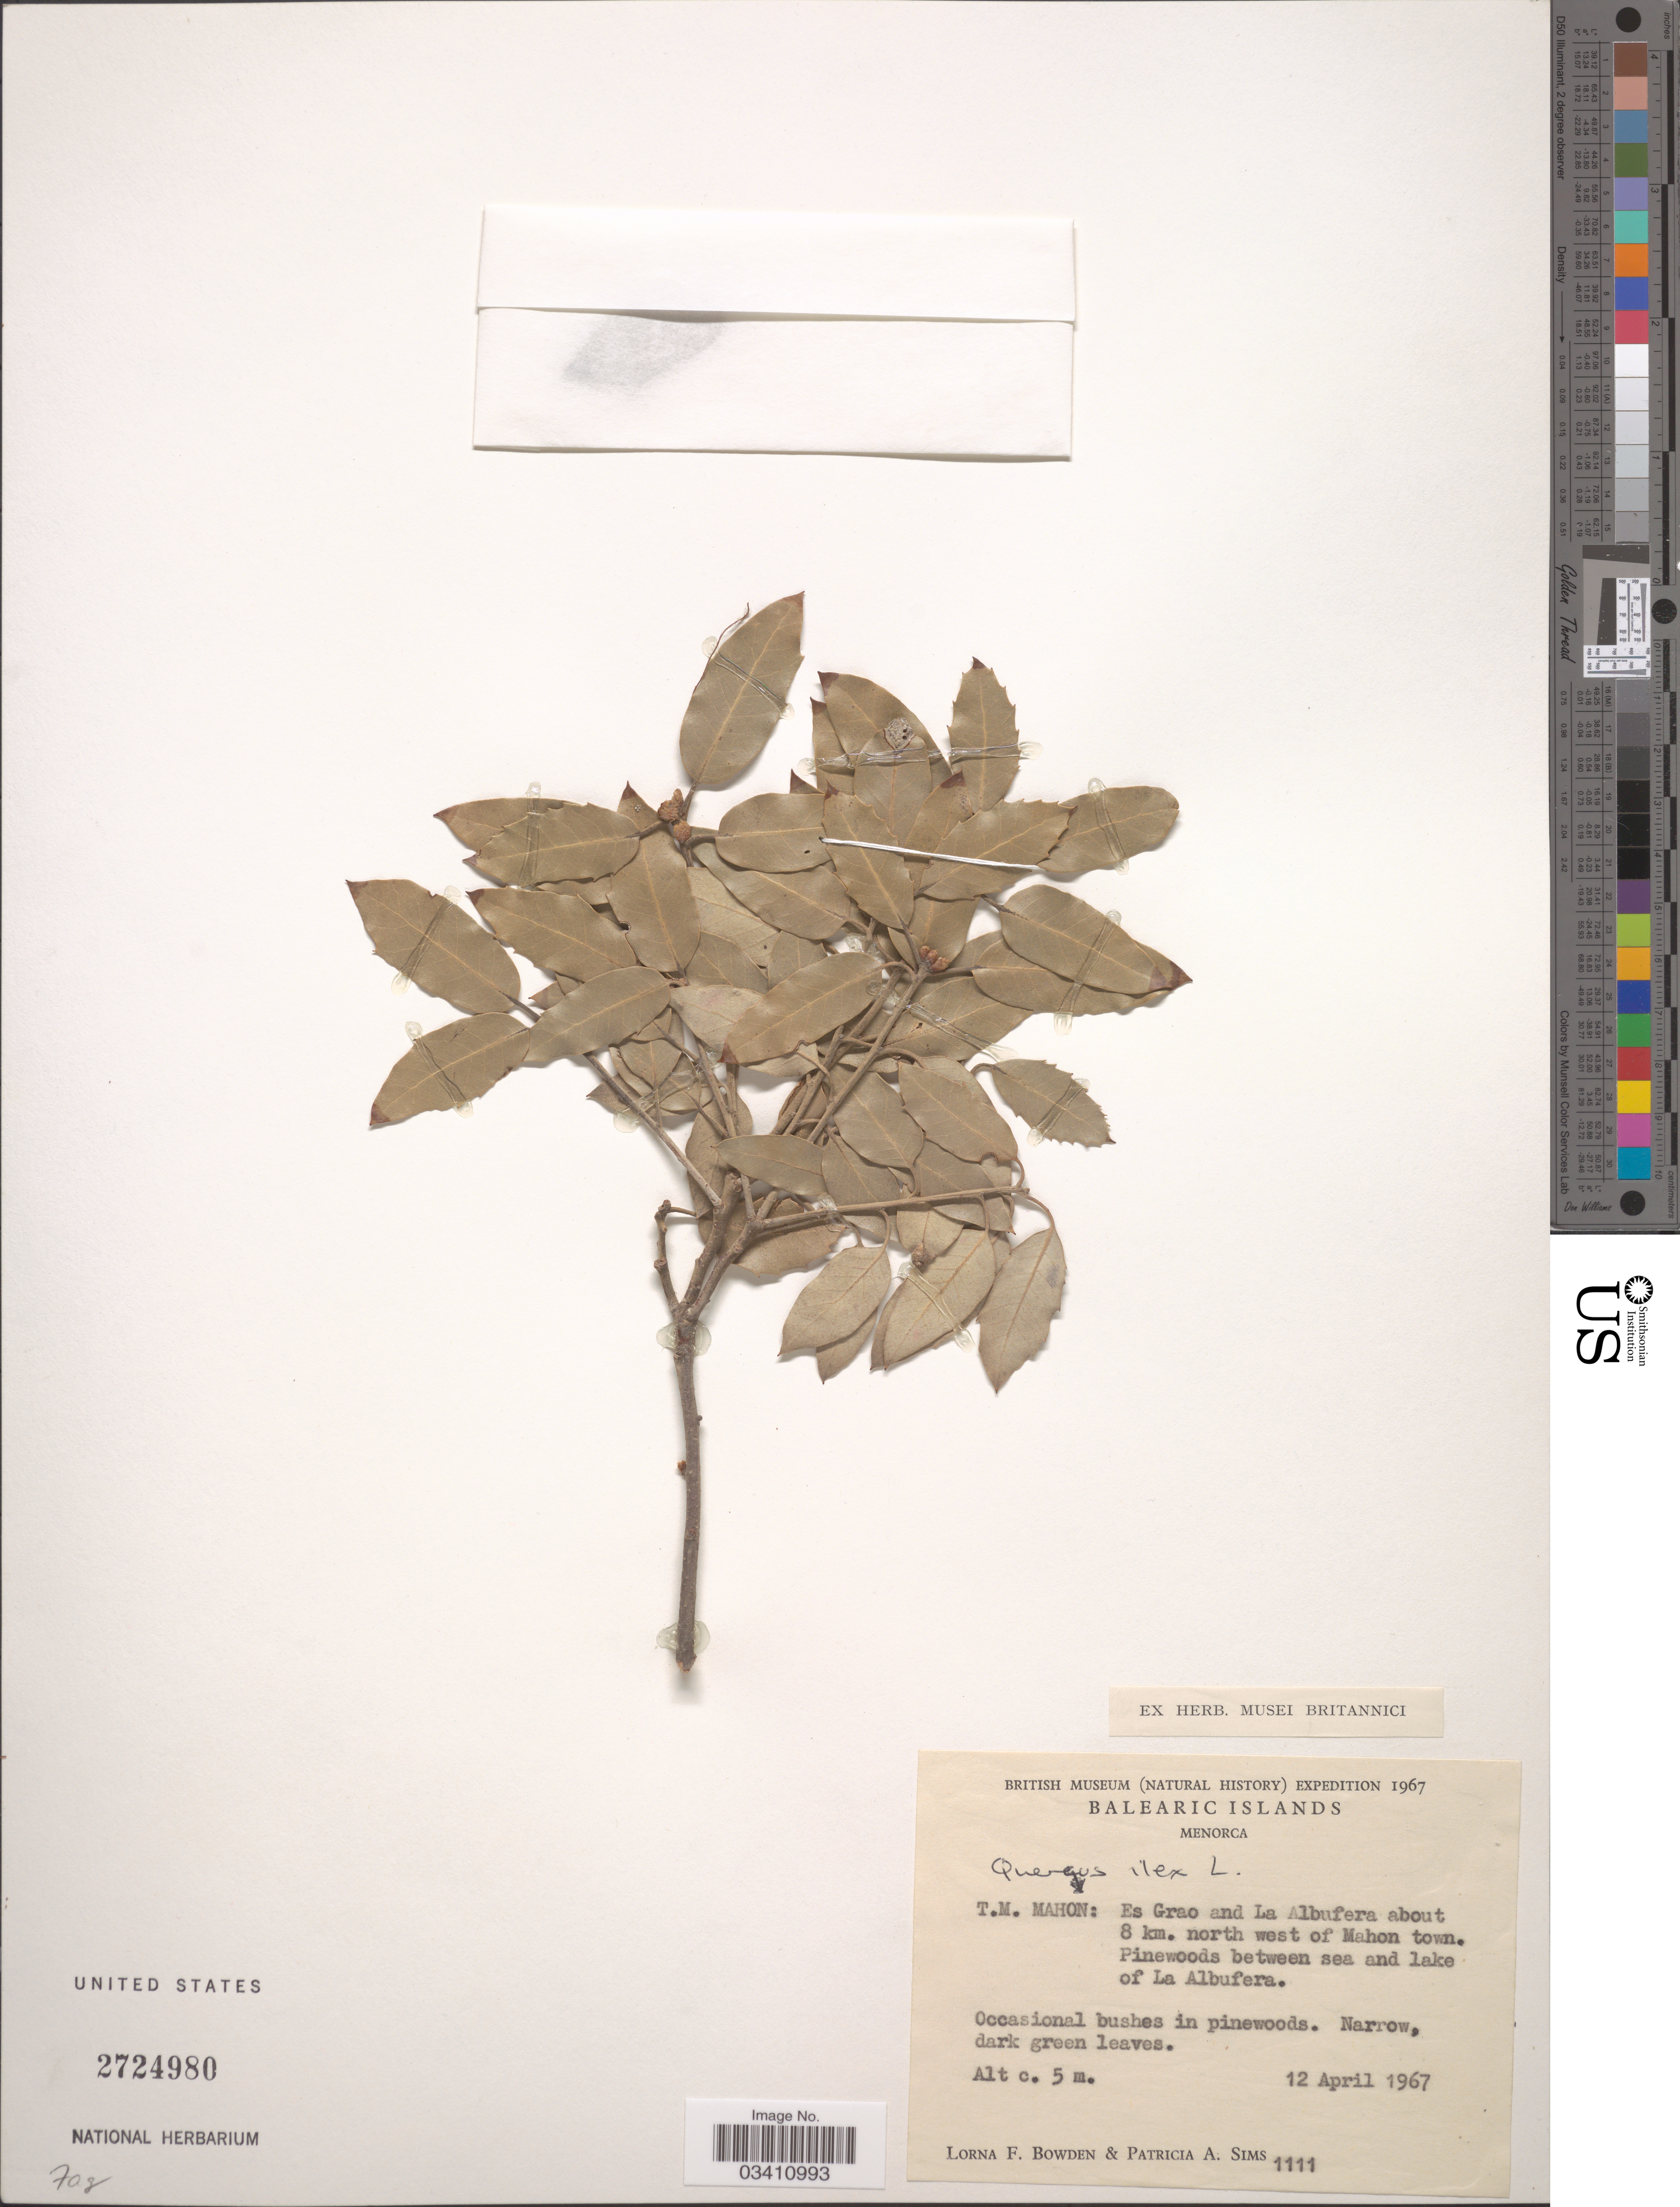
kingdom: Plantae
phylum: Tracheophyta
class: Magnoliopsida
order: Fagales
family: Fagaceae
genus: Quercus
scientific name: Quercus ilex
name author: Lour.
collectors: L. F. Bowden & P. A. Sims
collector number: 1111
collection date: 1967-04-12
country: Spain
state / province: Islas Baleares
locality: Menorca. T.M. Mahon: Es Grao and La Albufera about 8 km. north west of Mahon town. Pinewoods between sea and lake of La Albufera.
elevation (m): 5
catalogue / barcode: US 2724980